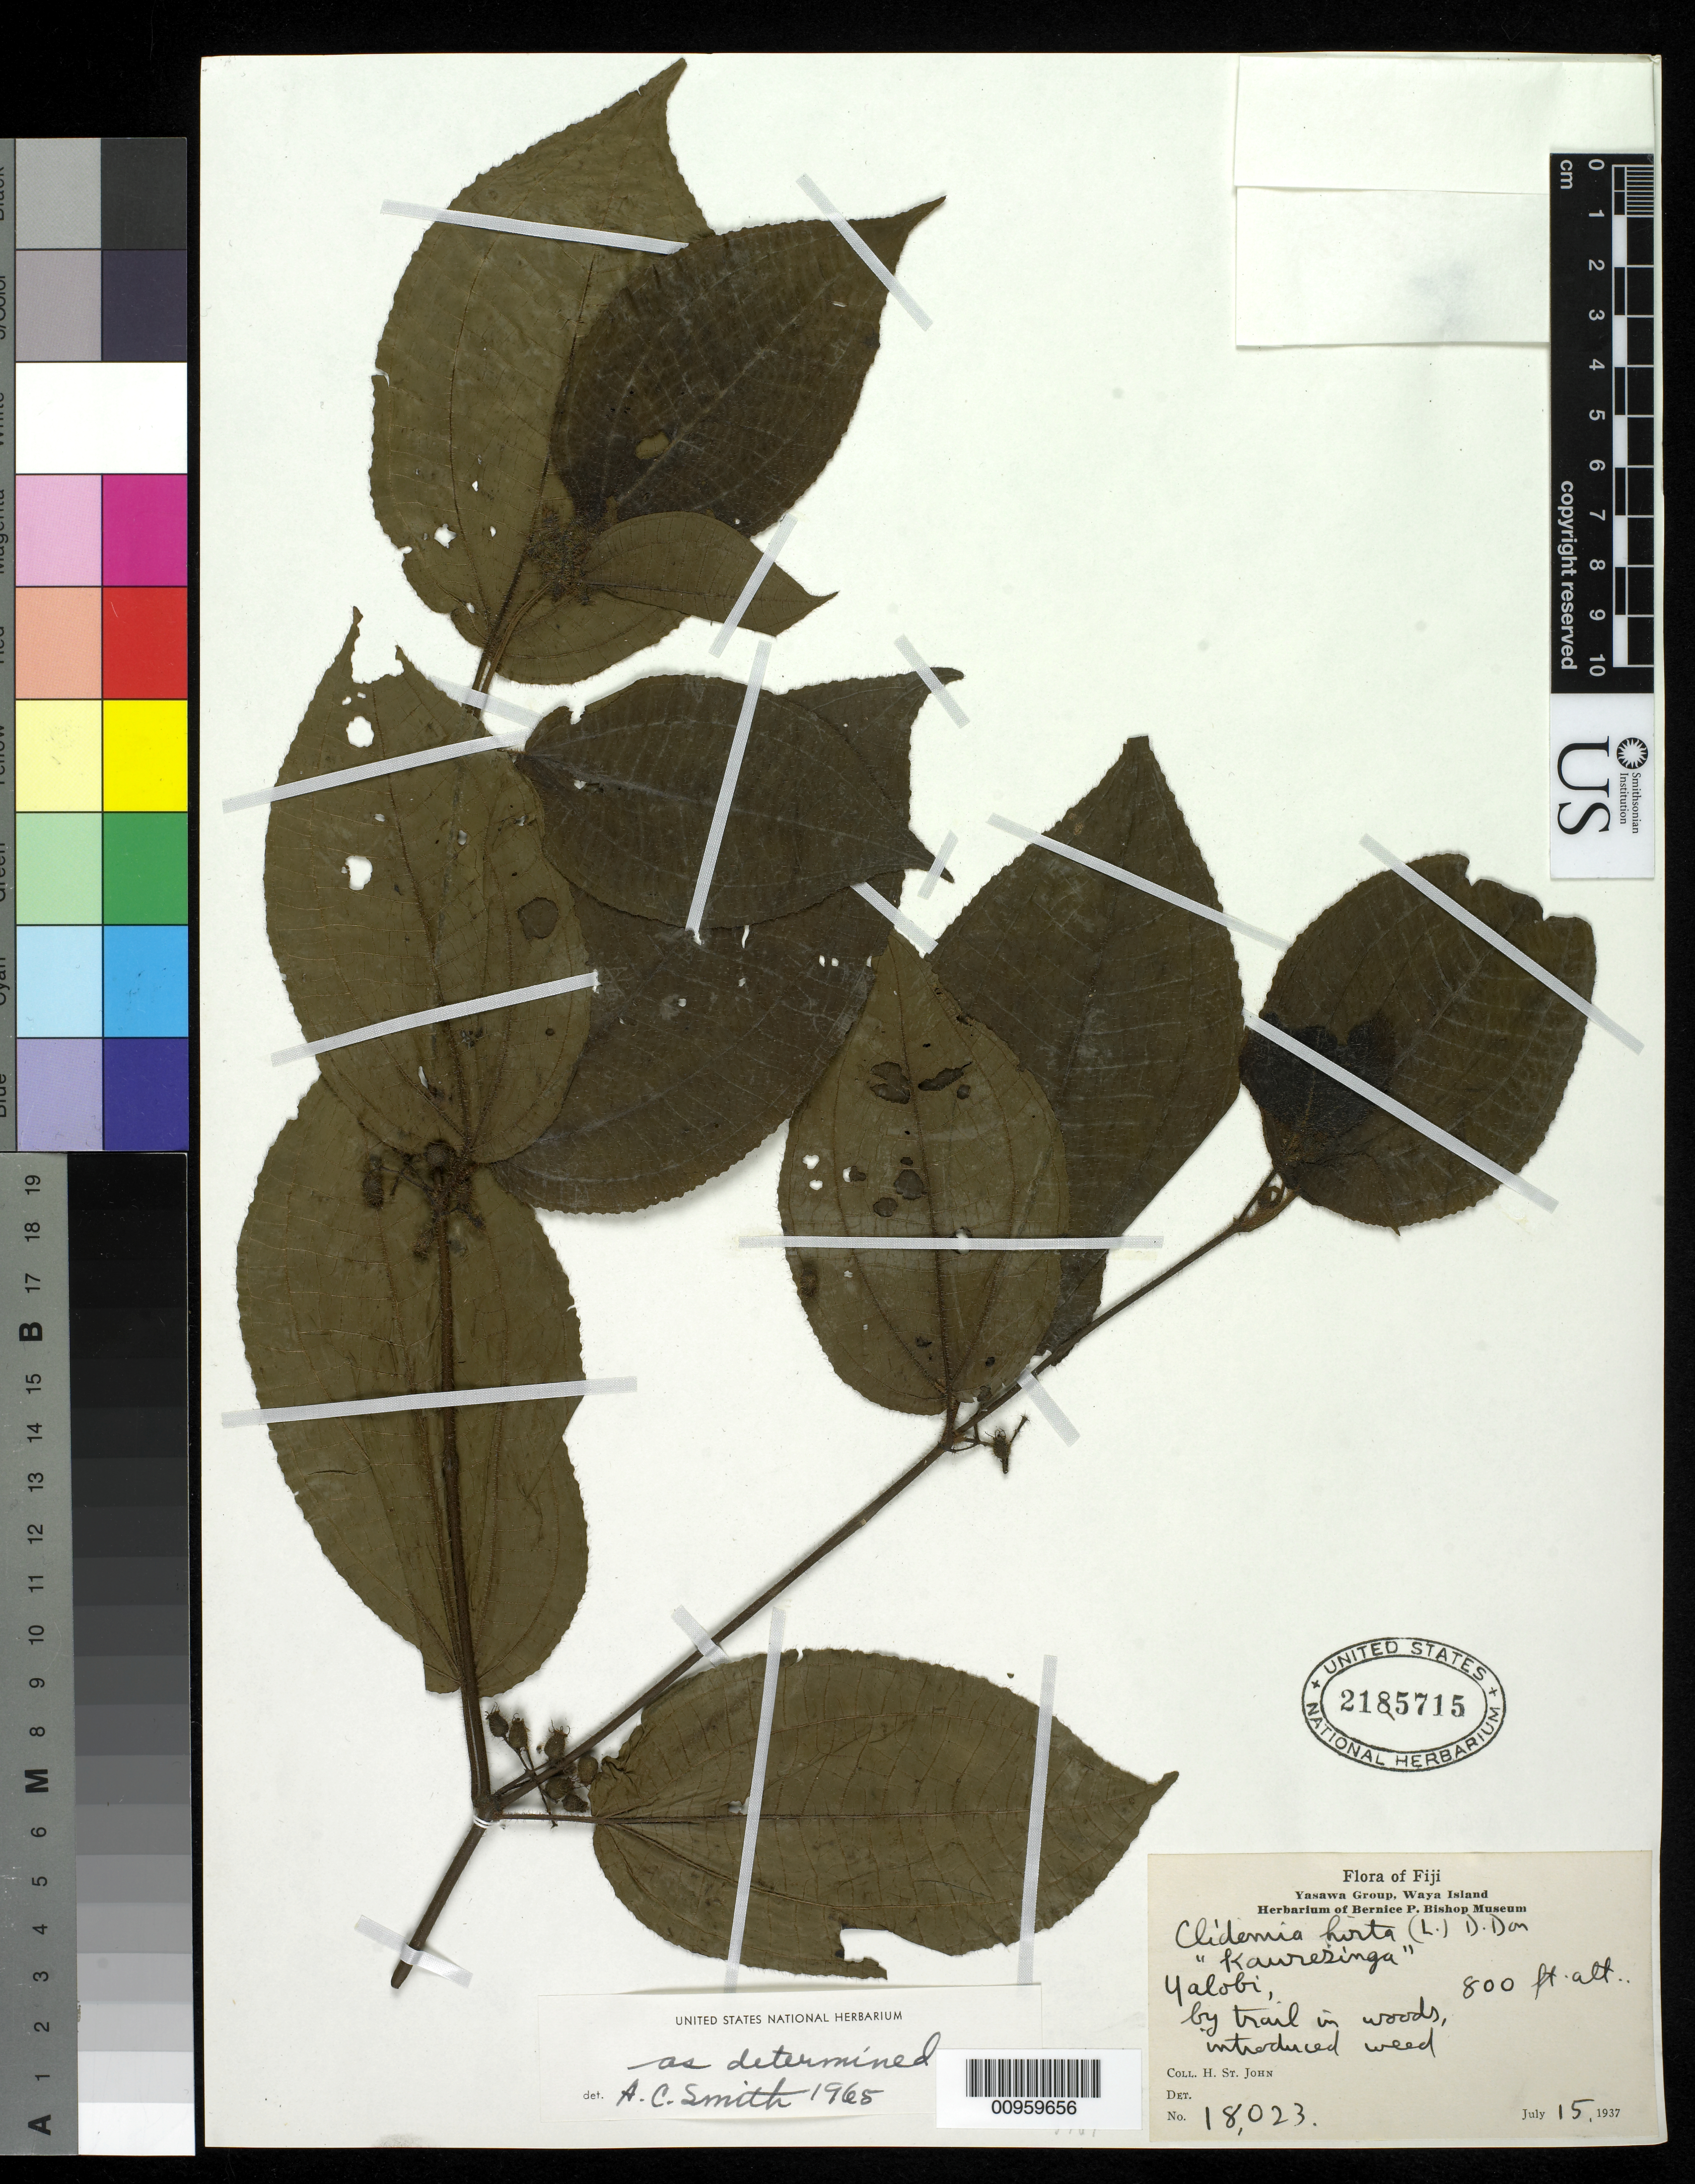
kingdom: Plantae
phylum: Tracheophyta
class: Magnoliopsida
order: Myrtales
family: Melastomataceae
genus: Miconia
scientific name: Miconia crenata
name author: (Vahl) Michelang.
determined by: Wagner, W. L., (BOT), Smithsonian Institution - National Museum of Natural History (UNITED STATES)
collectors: H. St. John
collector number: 18023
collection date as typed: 15 Jul 1937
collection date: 1937-07-15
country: Fiji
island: Waya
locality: Yalobi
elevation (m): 244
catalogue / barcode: US 2185715